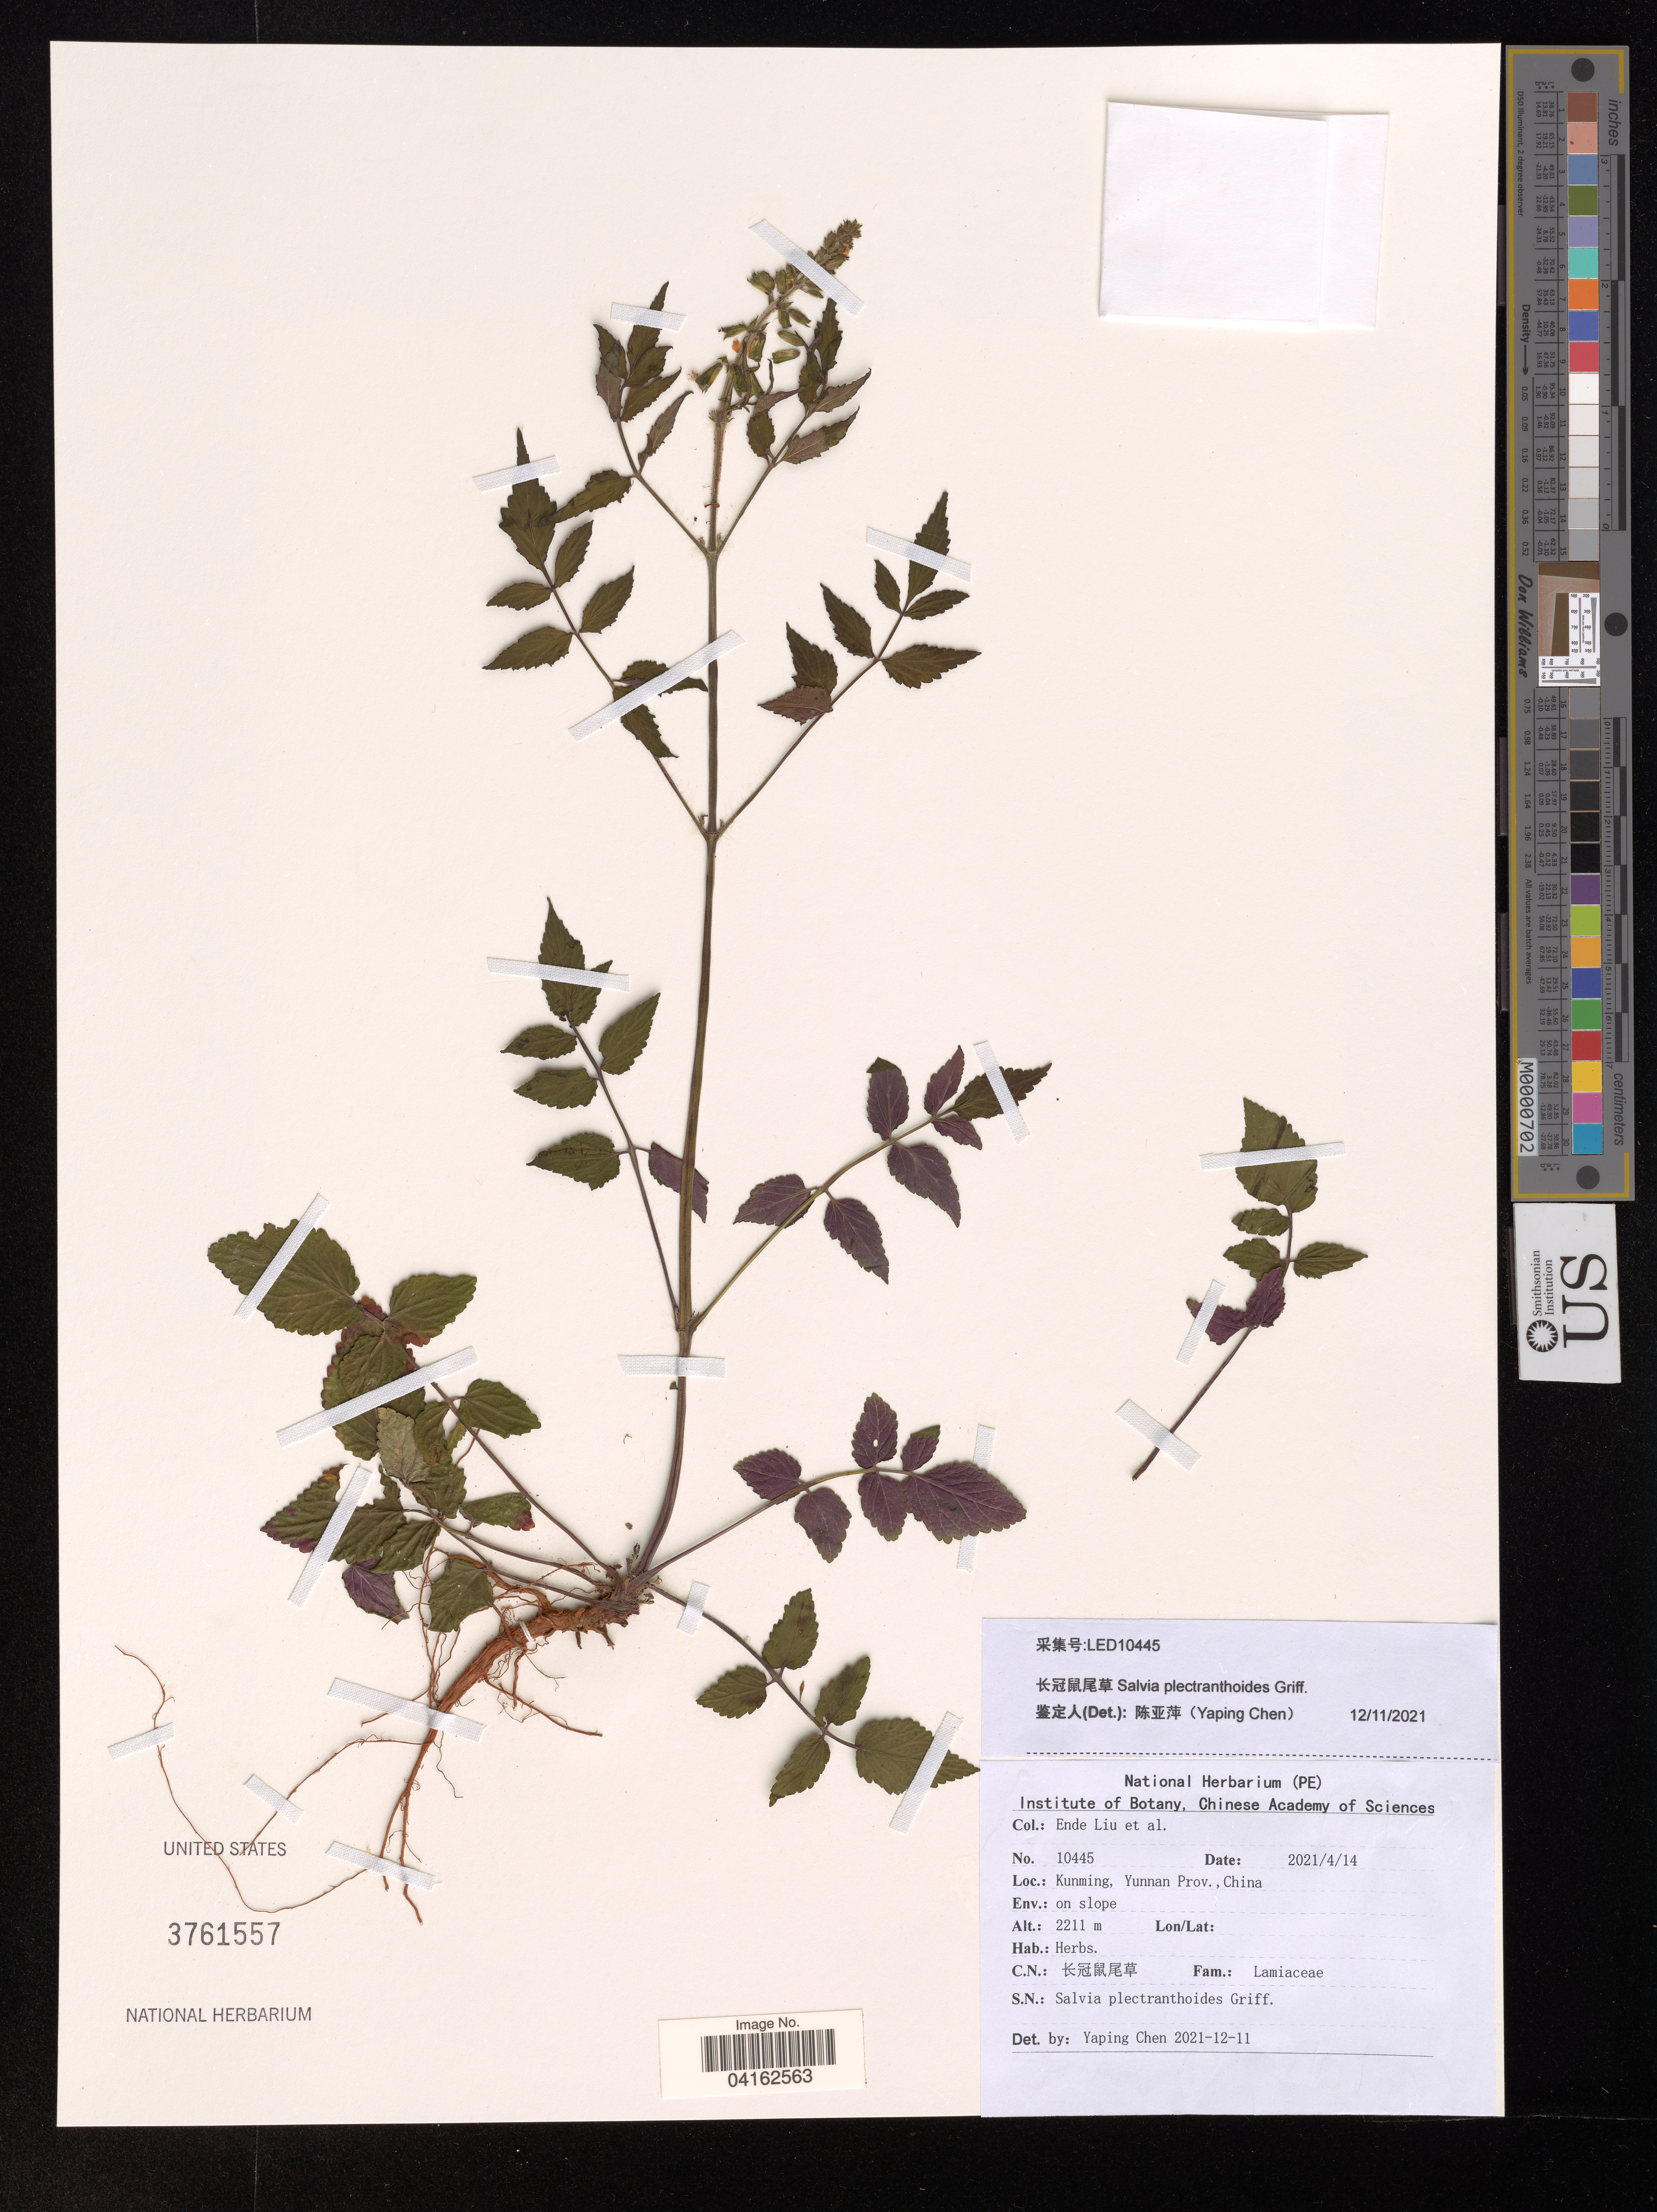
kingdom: Plantae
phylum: Tracheophyta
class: Magnoliopsida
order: Lamiales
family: Lamiaceae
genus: Salvia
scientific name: Salvia platystoma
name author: Epling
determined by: Chen, Y. J., (PE), Institute of Botany, Chinese Academy of Sciences (CHINA)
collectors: E. Liu & et al.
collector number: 10445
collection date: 2021-04-14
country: China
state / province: Yunnan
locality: Kunming.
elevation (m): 2211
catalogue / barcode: US 3761557